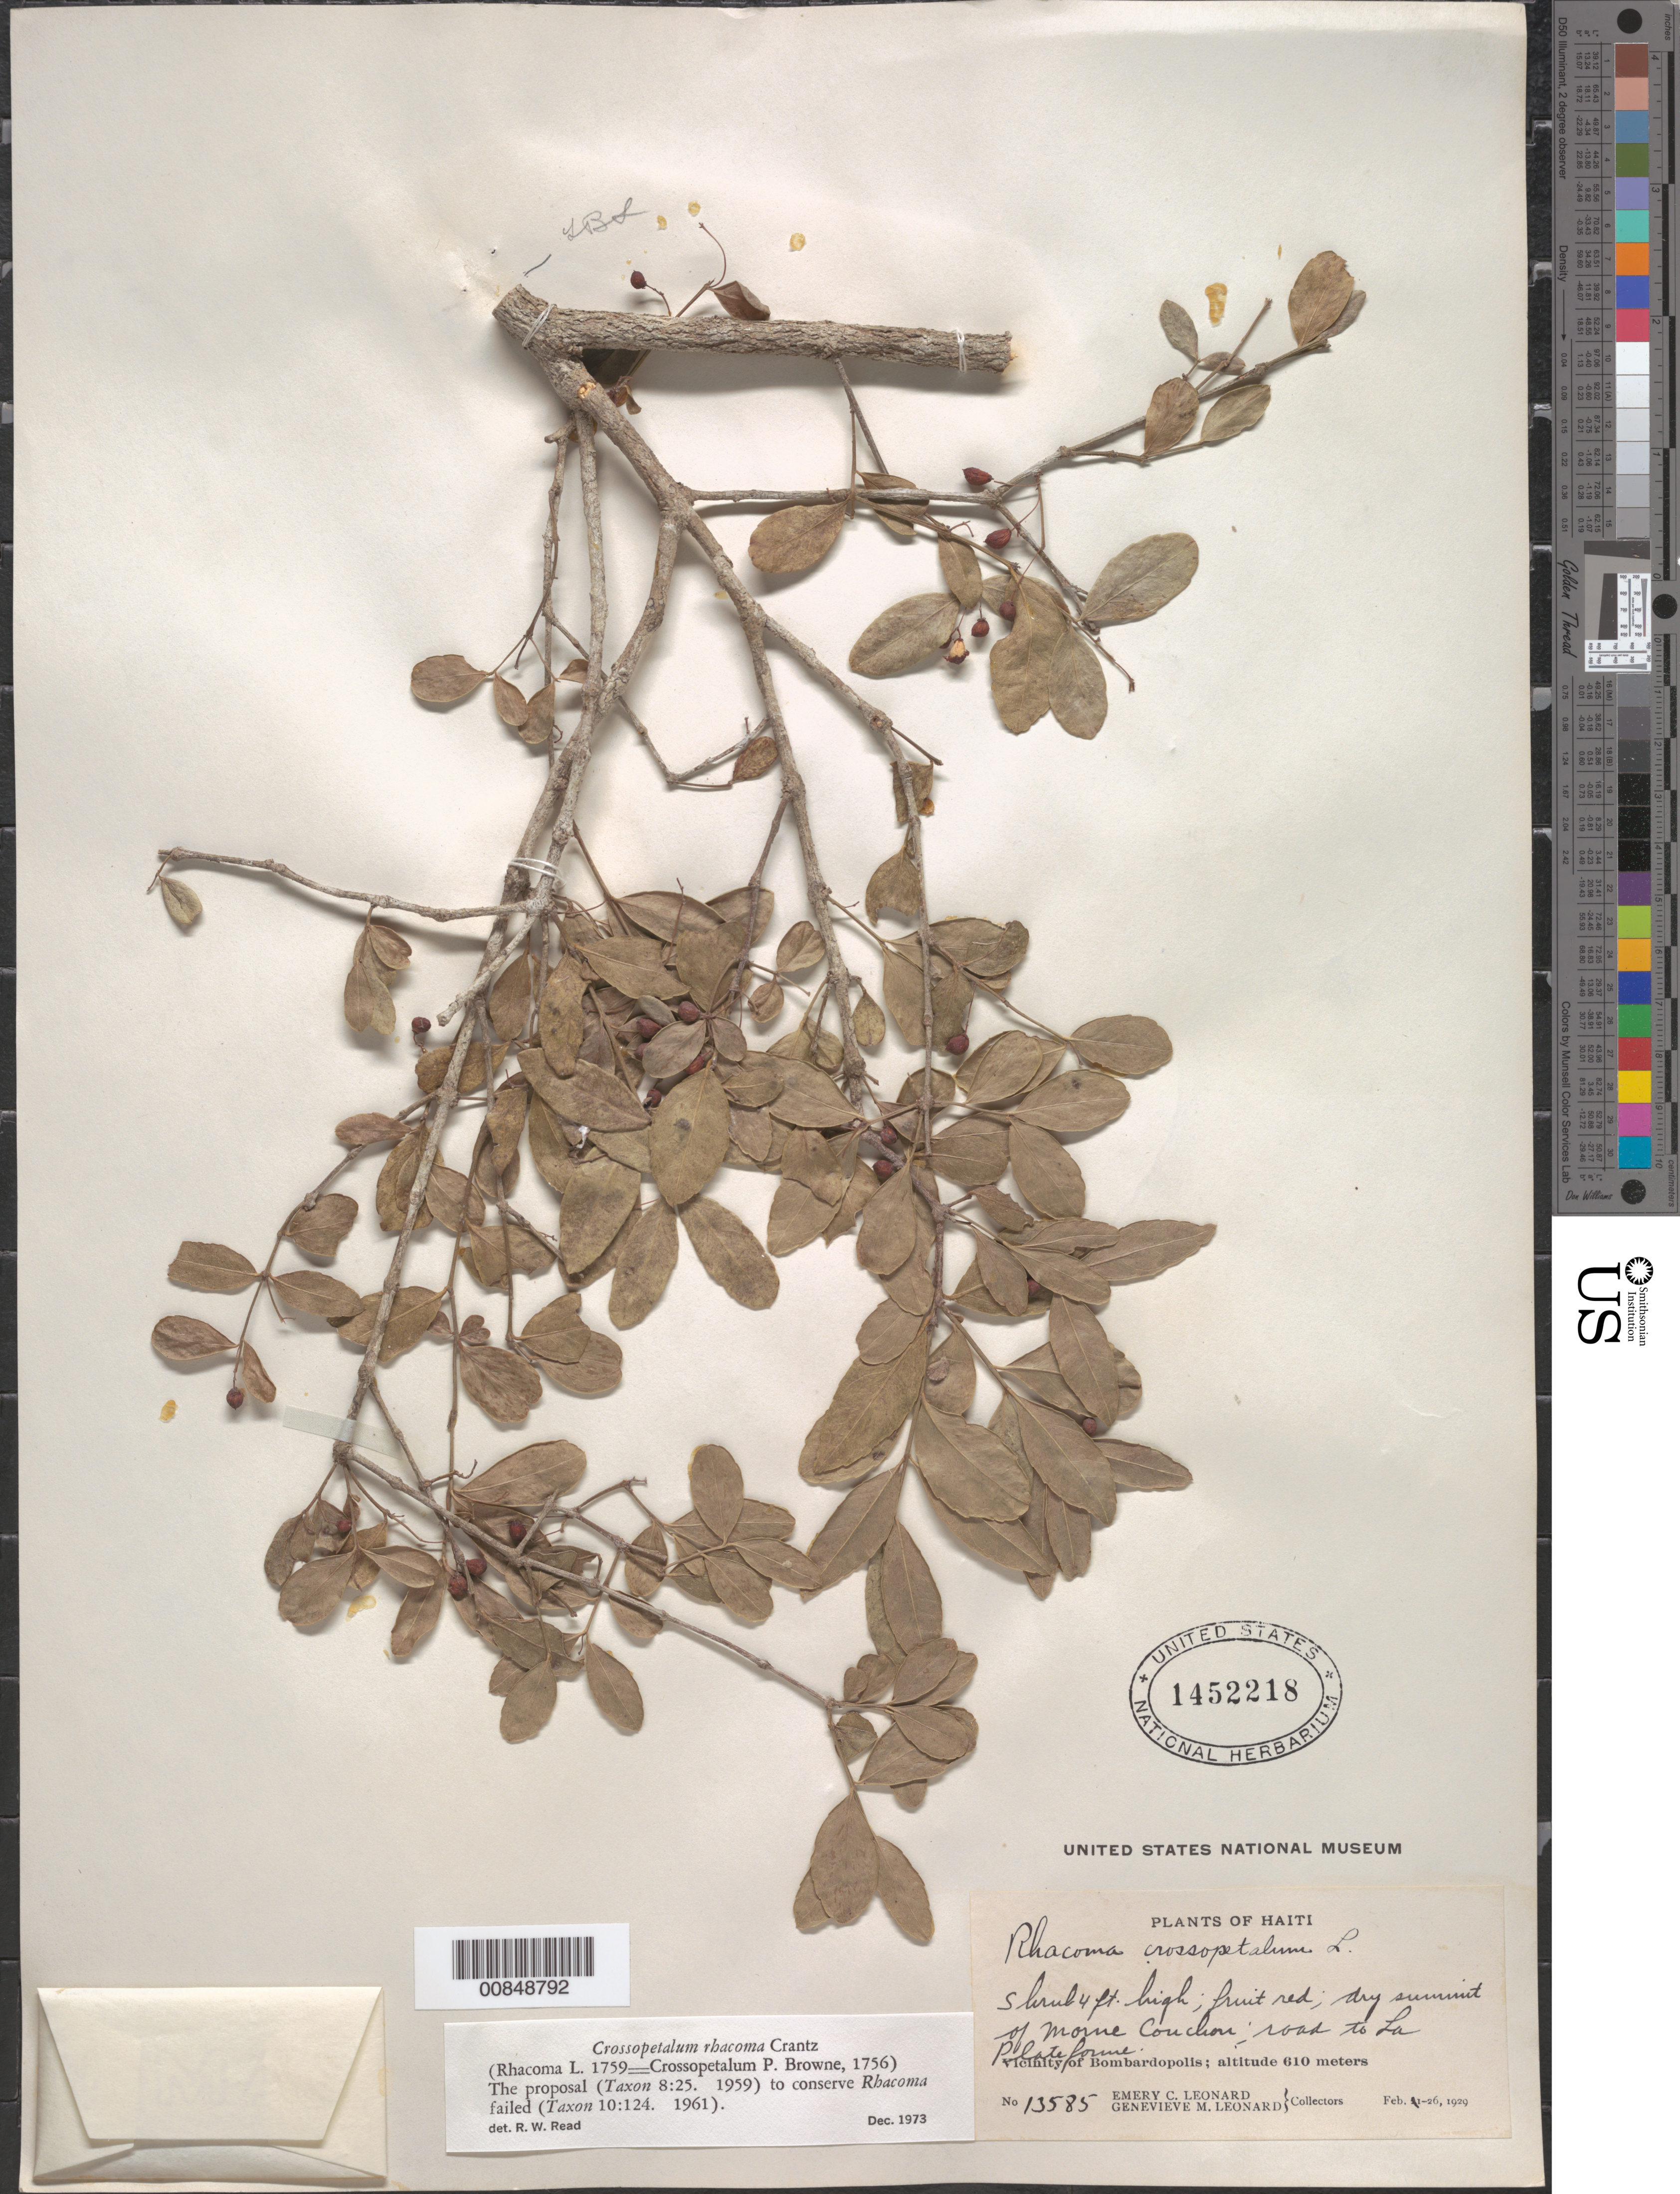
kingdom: Plantae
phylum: Tracheophyta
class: Magnoliopsida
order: Celastrales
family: Celastraceae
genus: Crossopetalum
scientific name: Crossopetalum rhacoma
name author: Crantz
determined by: Read, Robert W., (US), NMNH (UNITED STATES)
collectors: E. C. Leonard & G. M. Leonard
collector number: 13585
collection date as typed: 26 Feb 1929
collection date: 1929-02-26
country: Haiti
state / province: Nord-Ouest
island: Hispaniola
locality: Vicinity of Bombardopolis, summit of Morne Couchon, road to La Plateforme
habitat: Dry summit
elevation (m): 610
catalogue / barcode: US 1452218